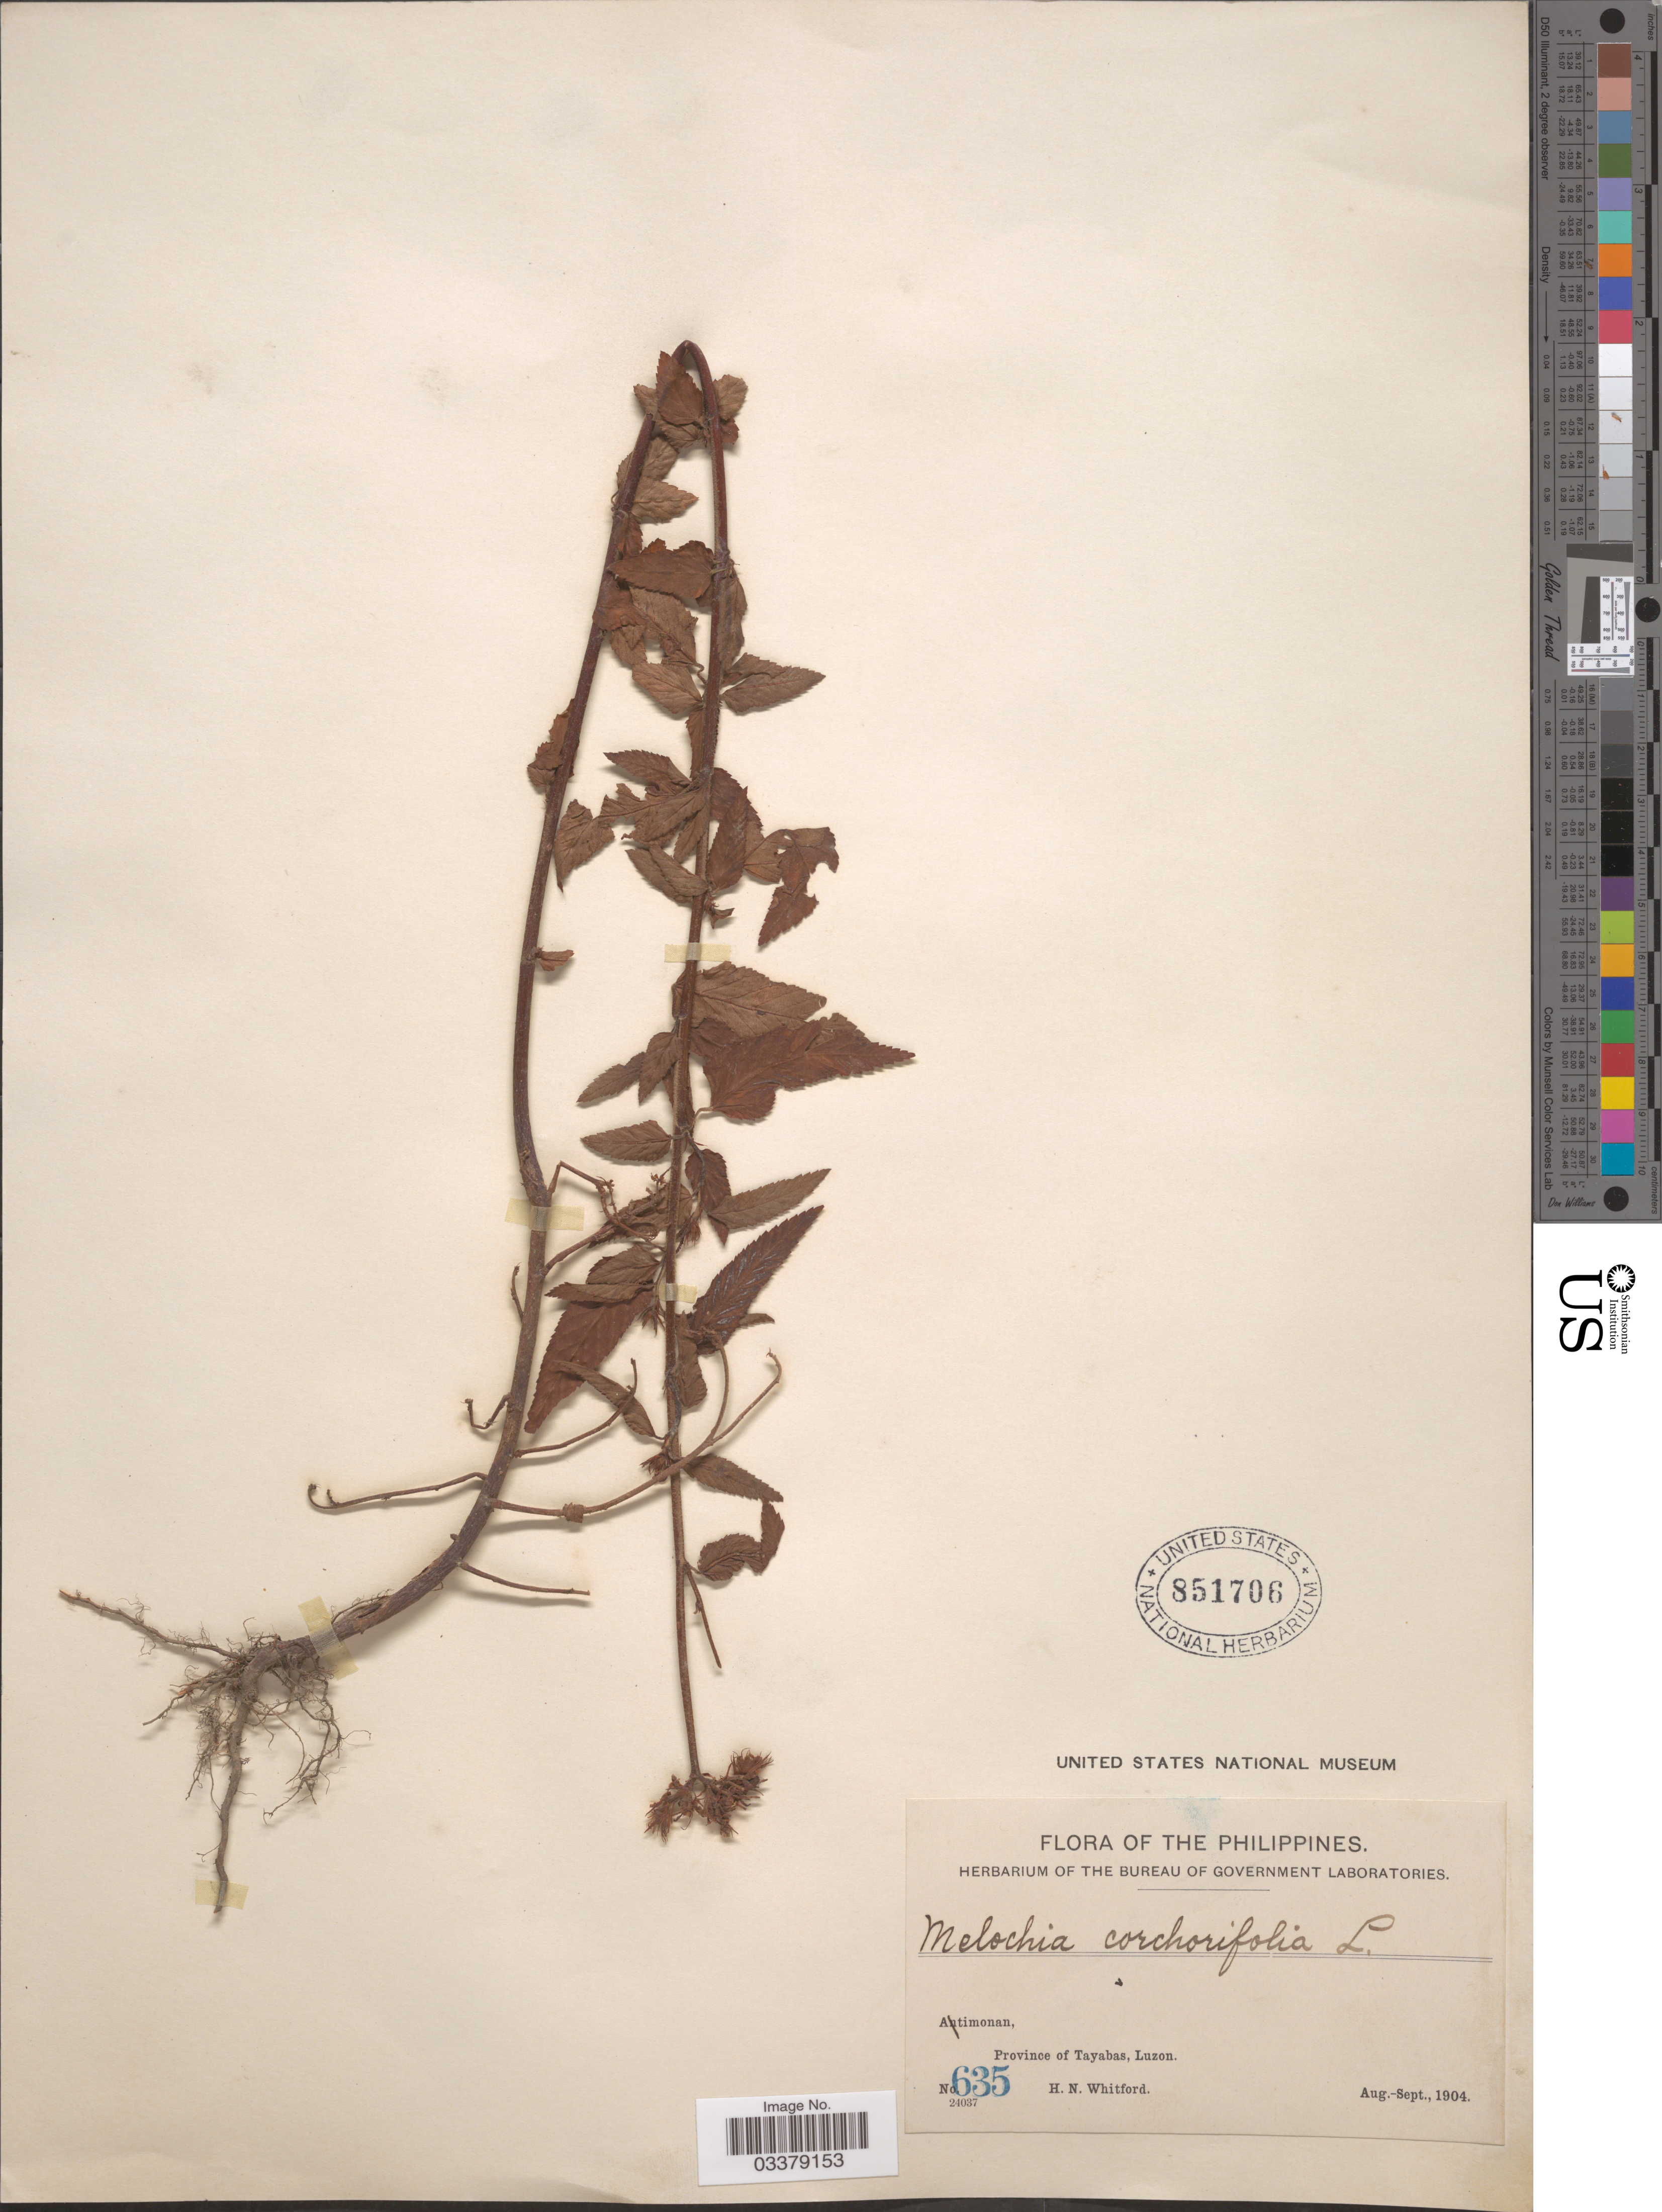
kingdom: Plantae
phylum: Tracheophyta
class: Magnoliopsida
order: Malvales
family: Malvaceae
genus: Melochia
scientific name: Melochia corchorifolia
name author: L.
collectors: H. N. Whitford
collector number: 635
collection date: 1904-08/1904-09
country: Philippines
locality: Antimonan, Province of Tayabas, Luzon.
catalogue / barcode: US 851706